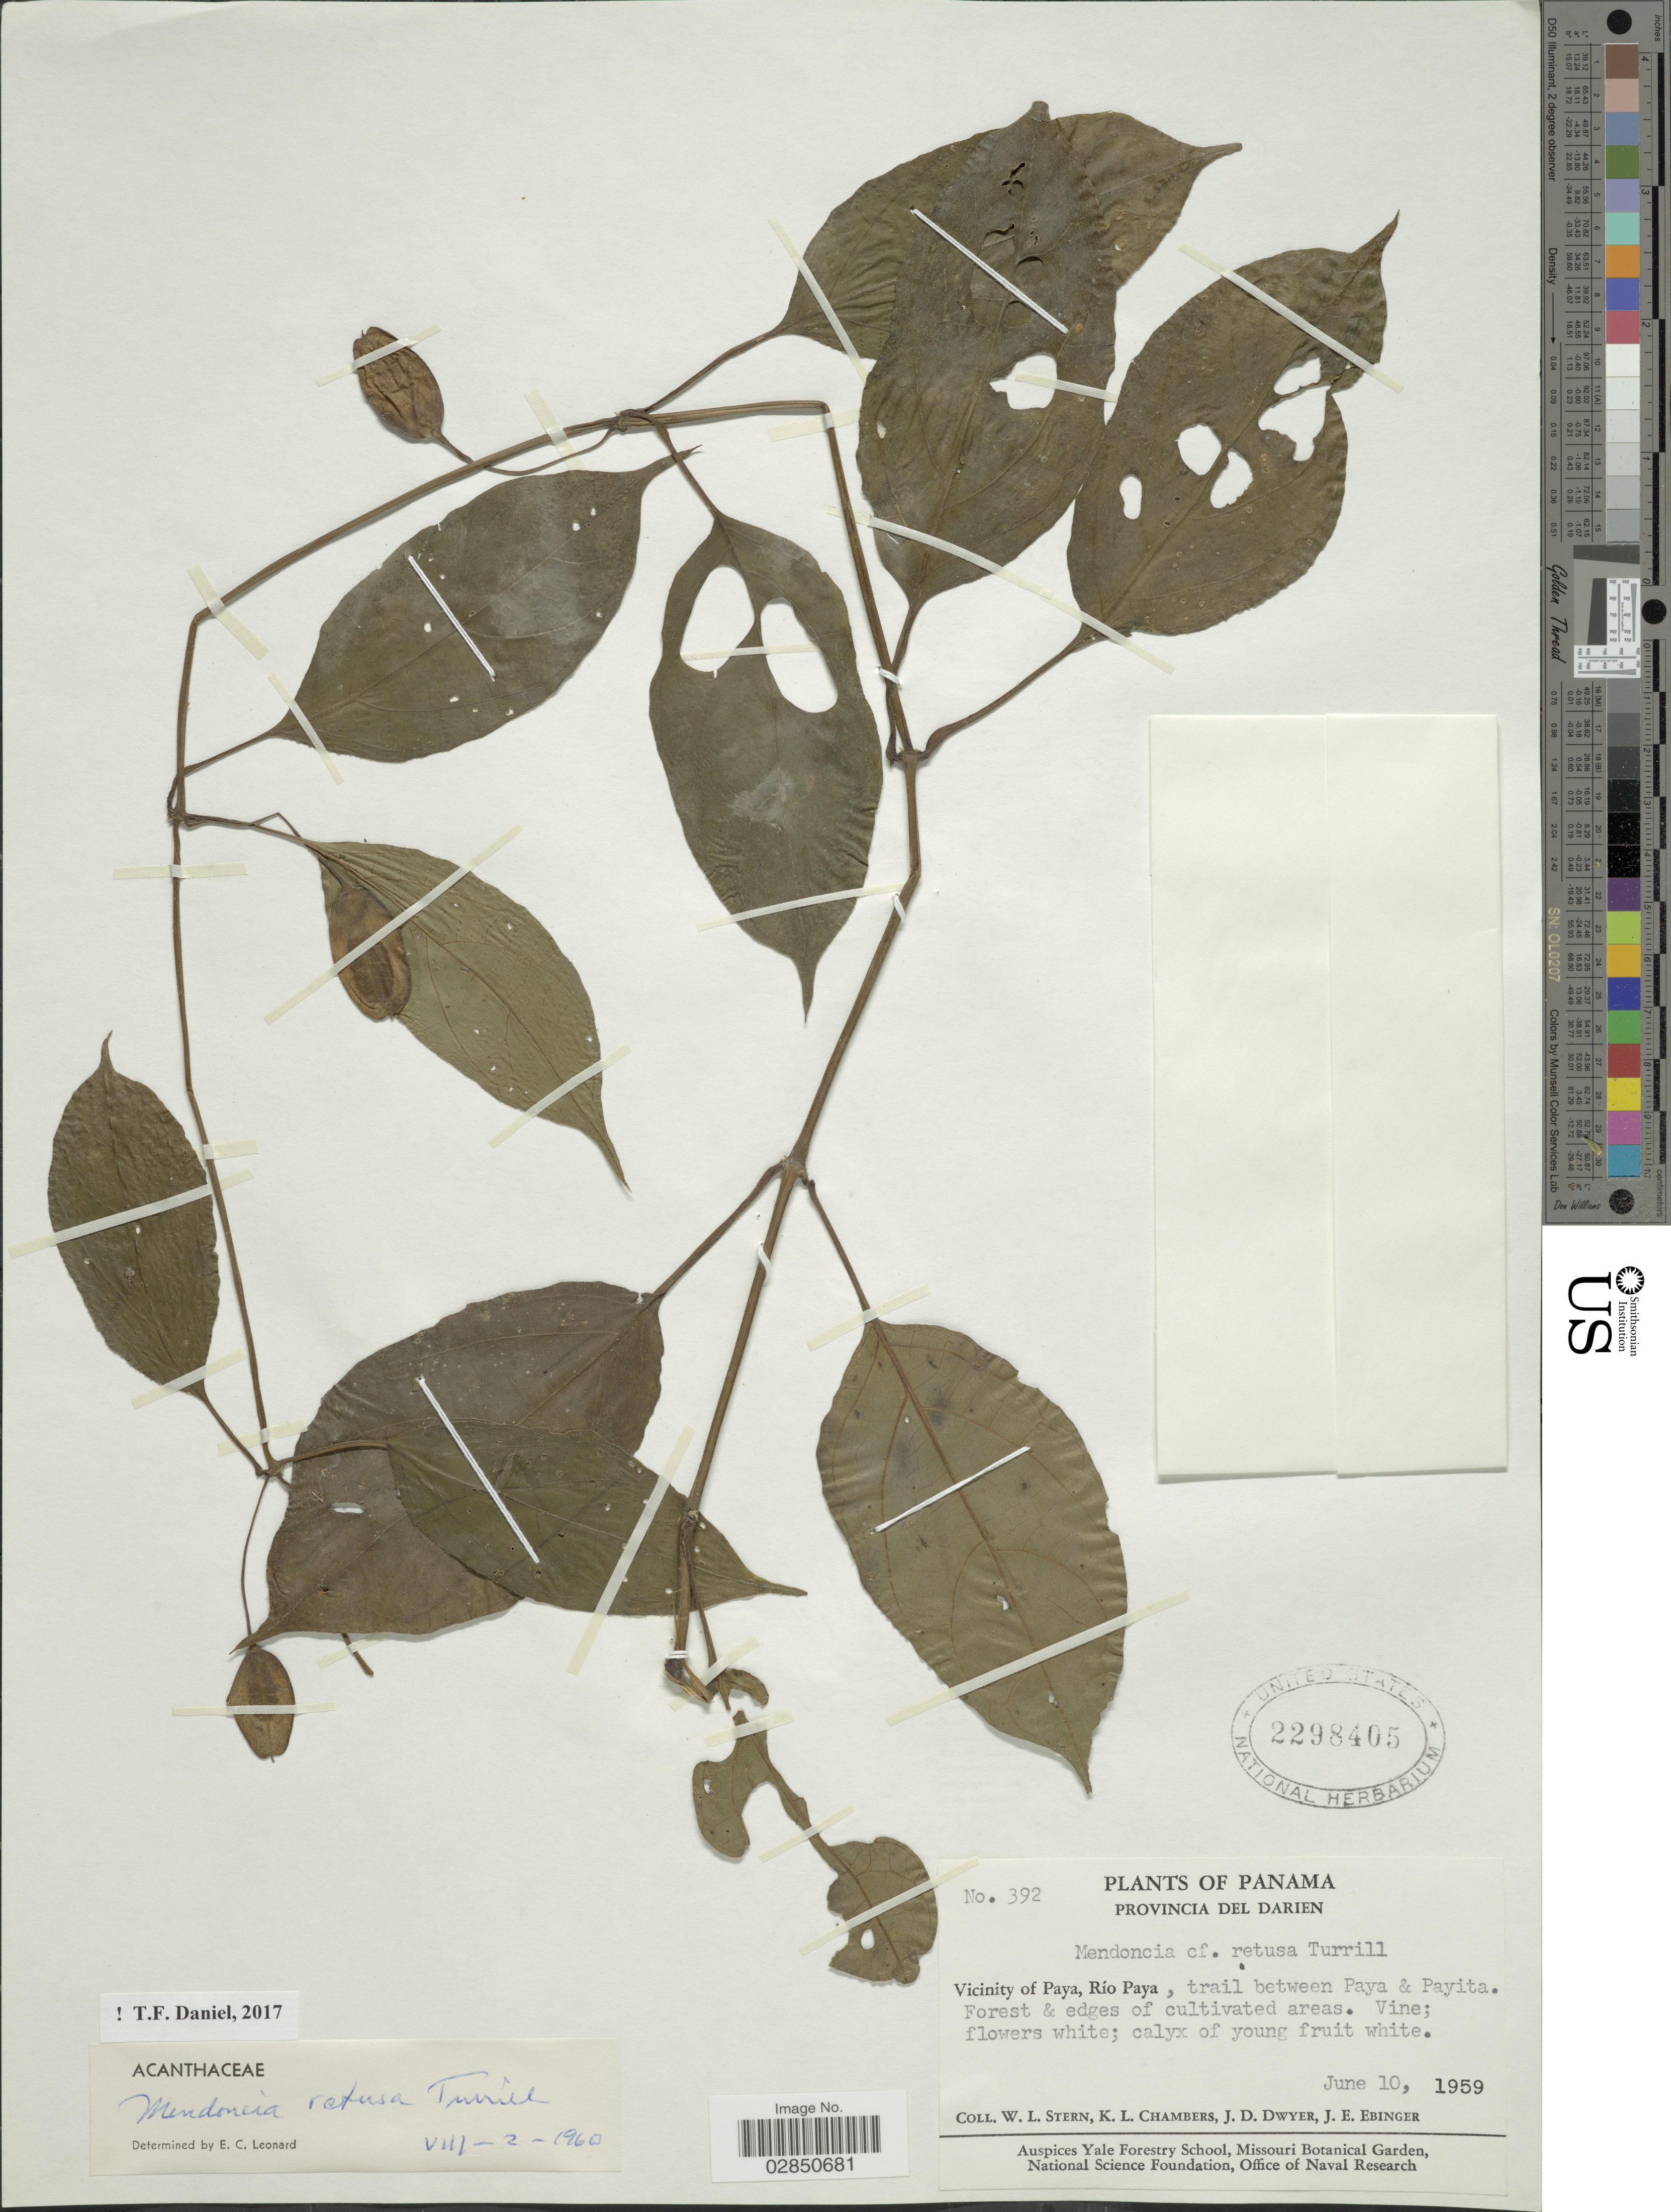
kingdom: Plantae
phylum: Tracheophyta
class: Magnoliopsida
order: Lamiales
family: Acanthaceae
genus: Mendoncia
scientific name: Mendoncia retusa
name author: Turrill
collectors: W. L. Stern, K. Chambers, J. D. Dwyer & J. Ebinger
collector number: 392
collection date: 1959-06-10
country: Panama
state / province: Darién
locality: Provincia Del Darien, Vicinity of Paya, Rio Paya, trail between Paya & Payita.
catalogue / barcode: US 2298405